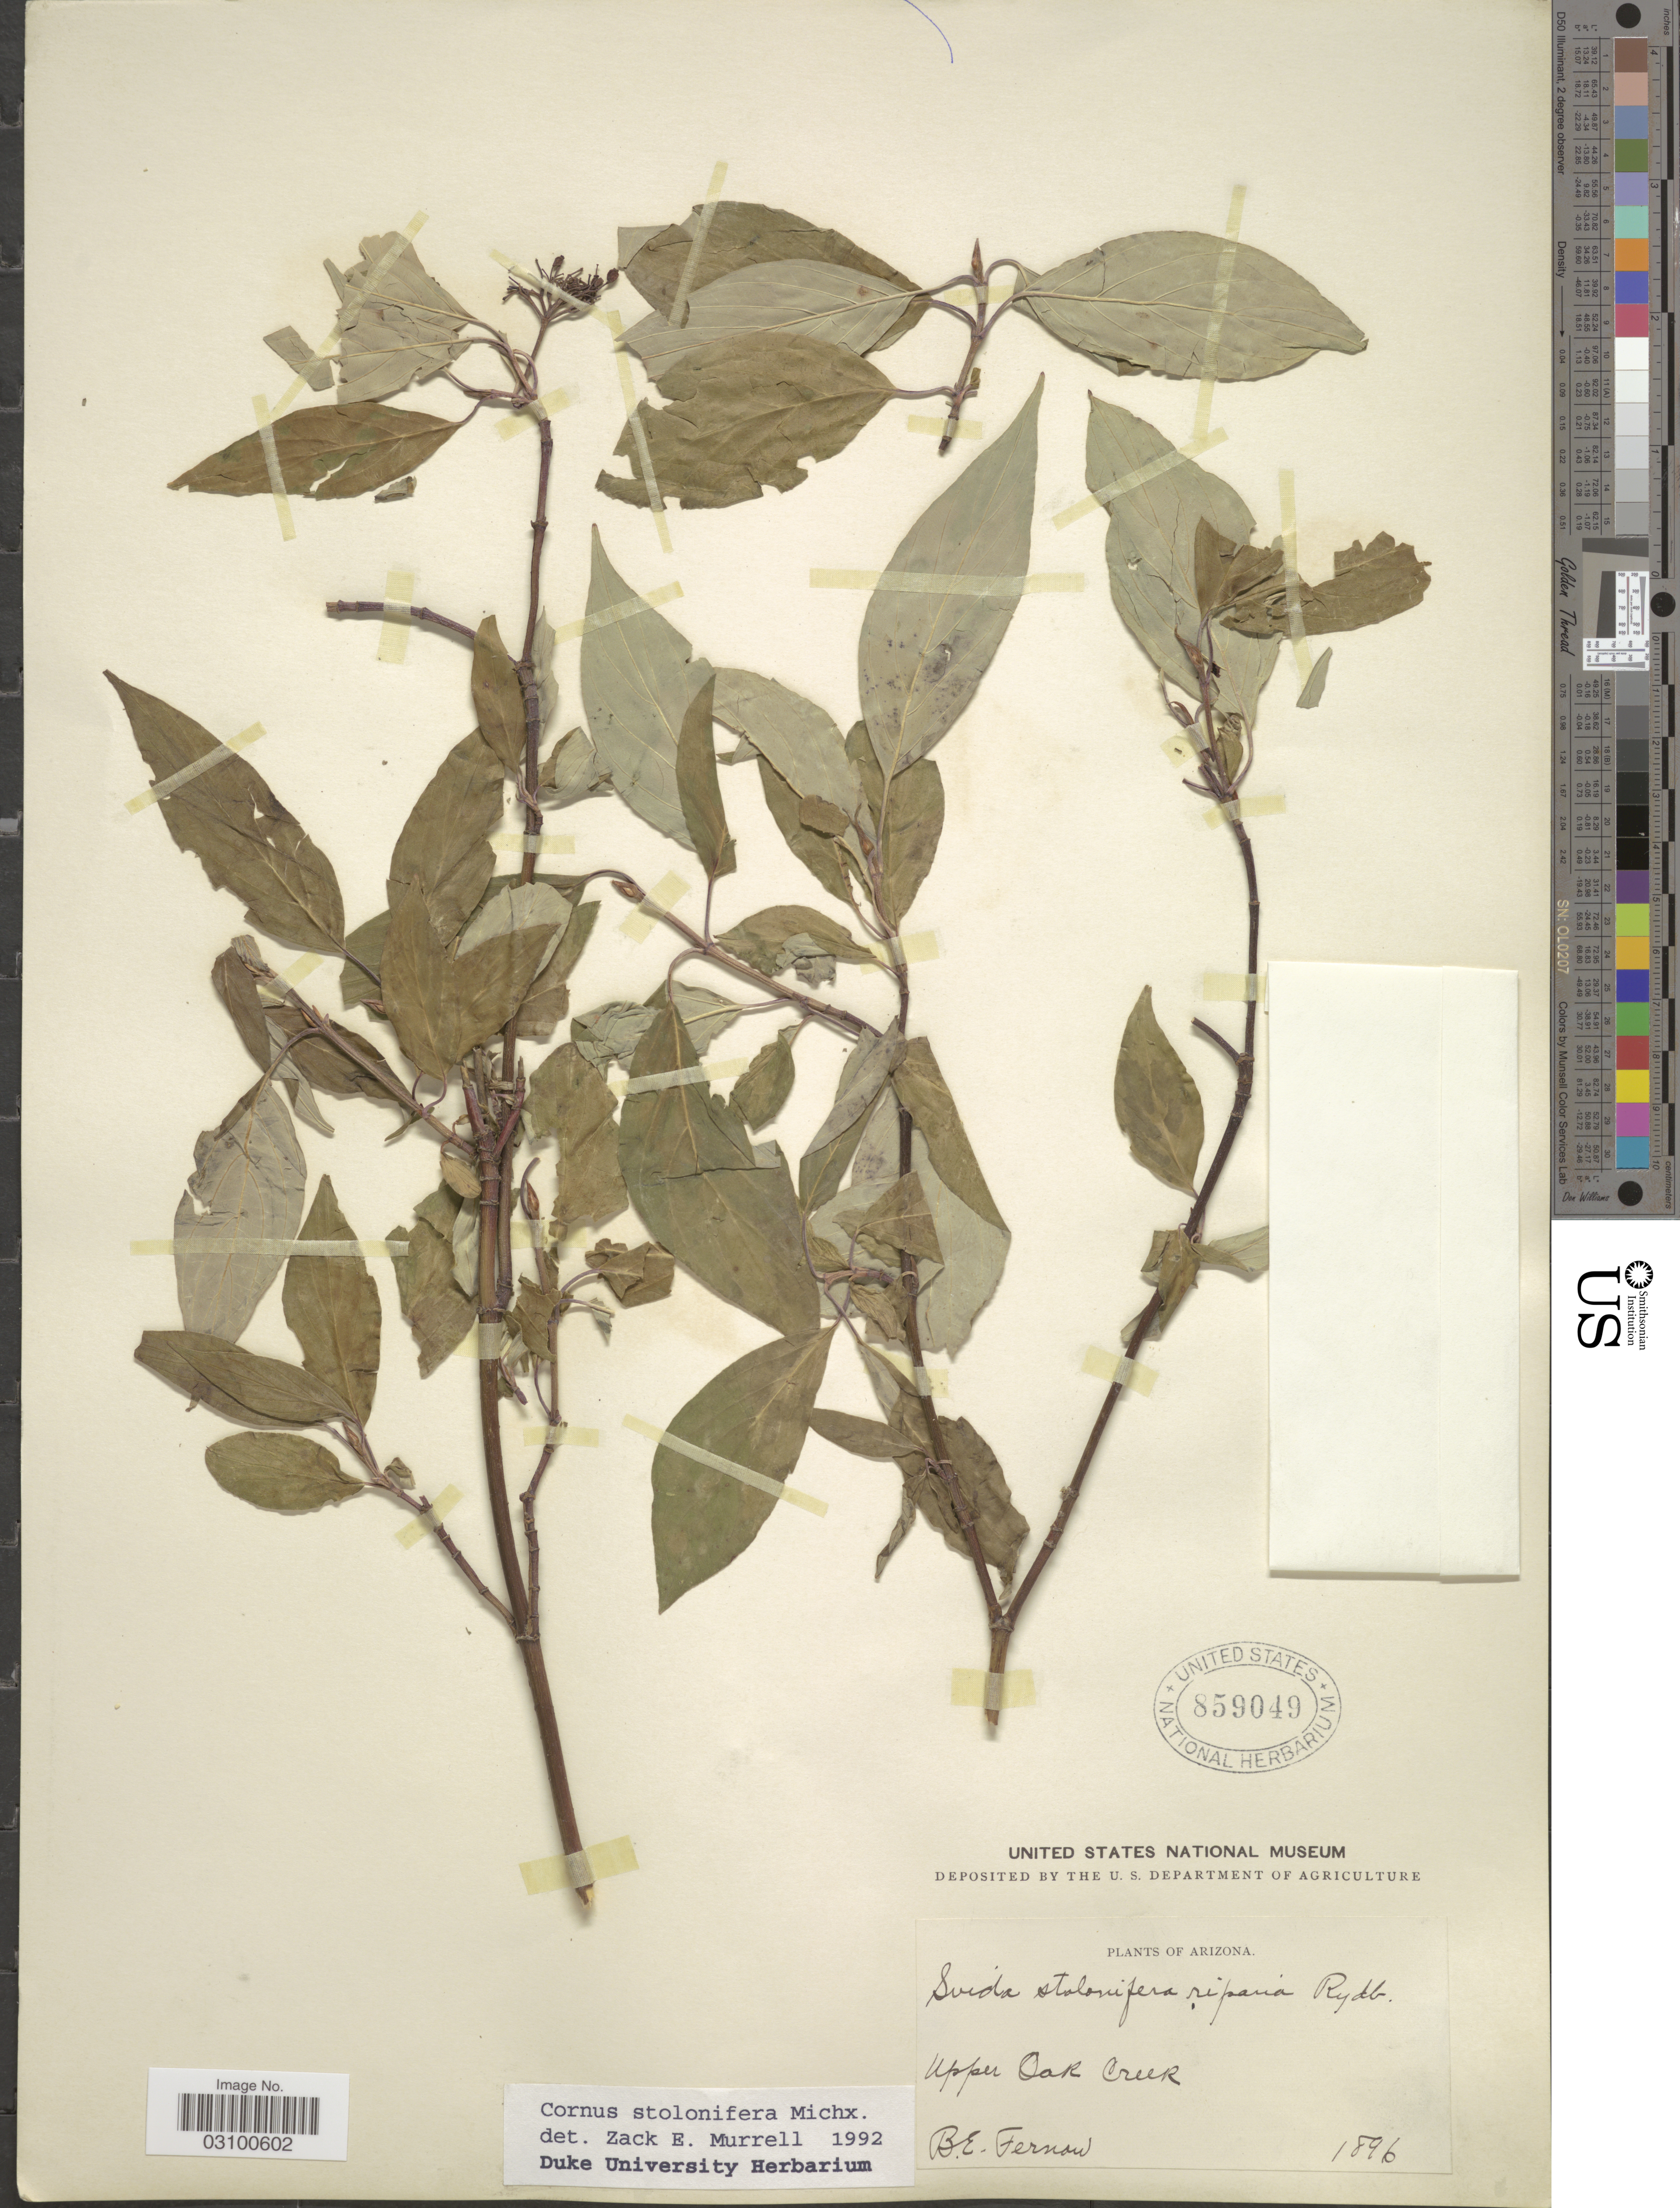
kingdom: Plantae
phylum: Tracheophyta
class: Magnoliopsida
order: Cornales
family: Cornaceae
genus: Cornus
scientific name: Cornus sericea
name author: L.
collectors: B. Fernow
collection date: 1896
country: United States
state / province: Arizona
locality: Upper Oak Creek.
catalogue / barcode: US 859049